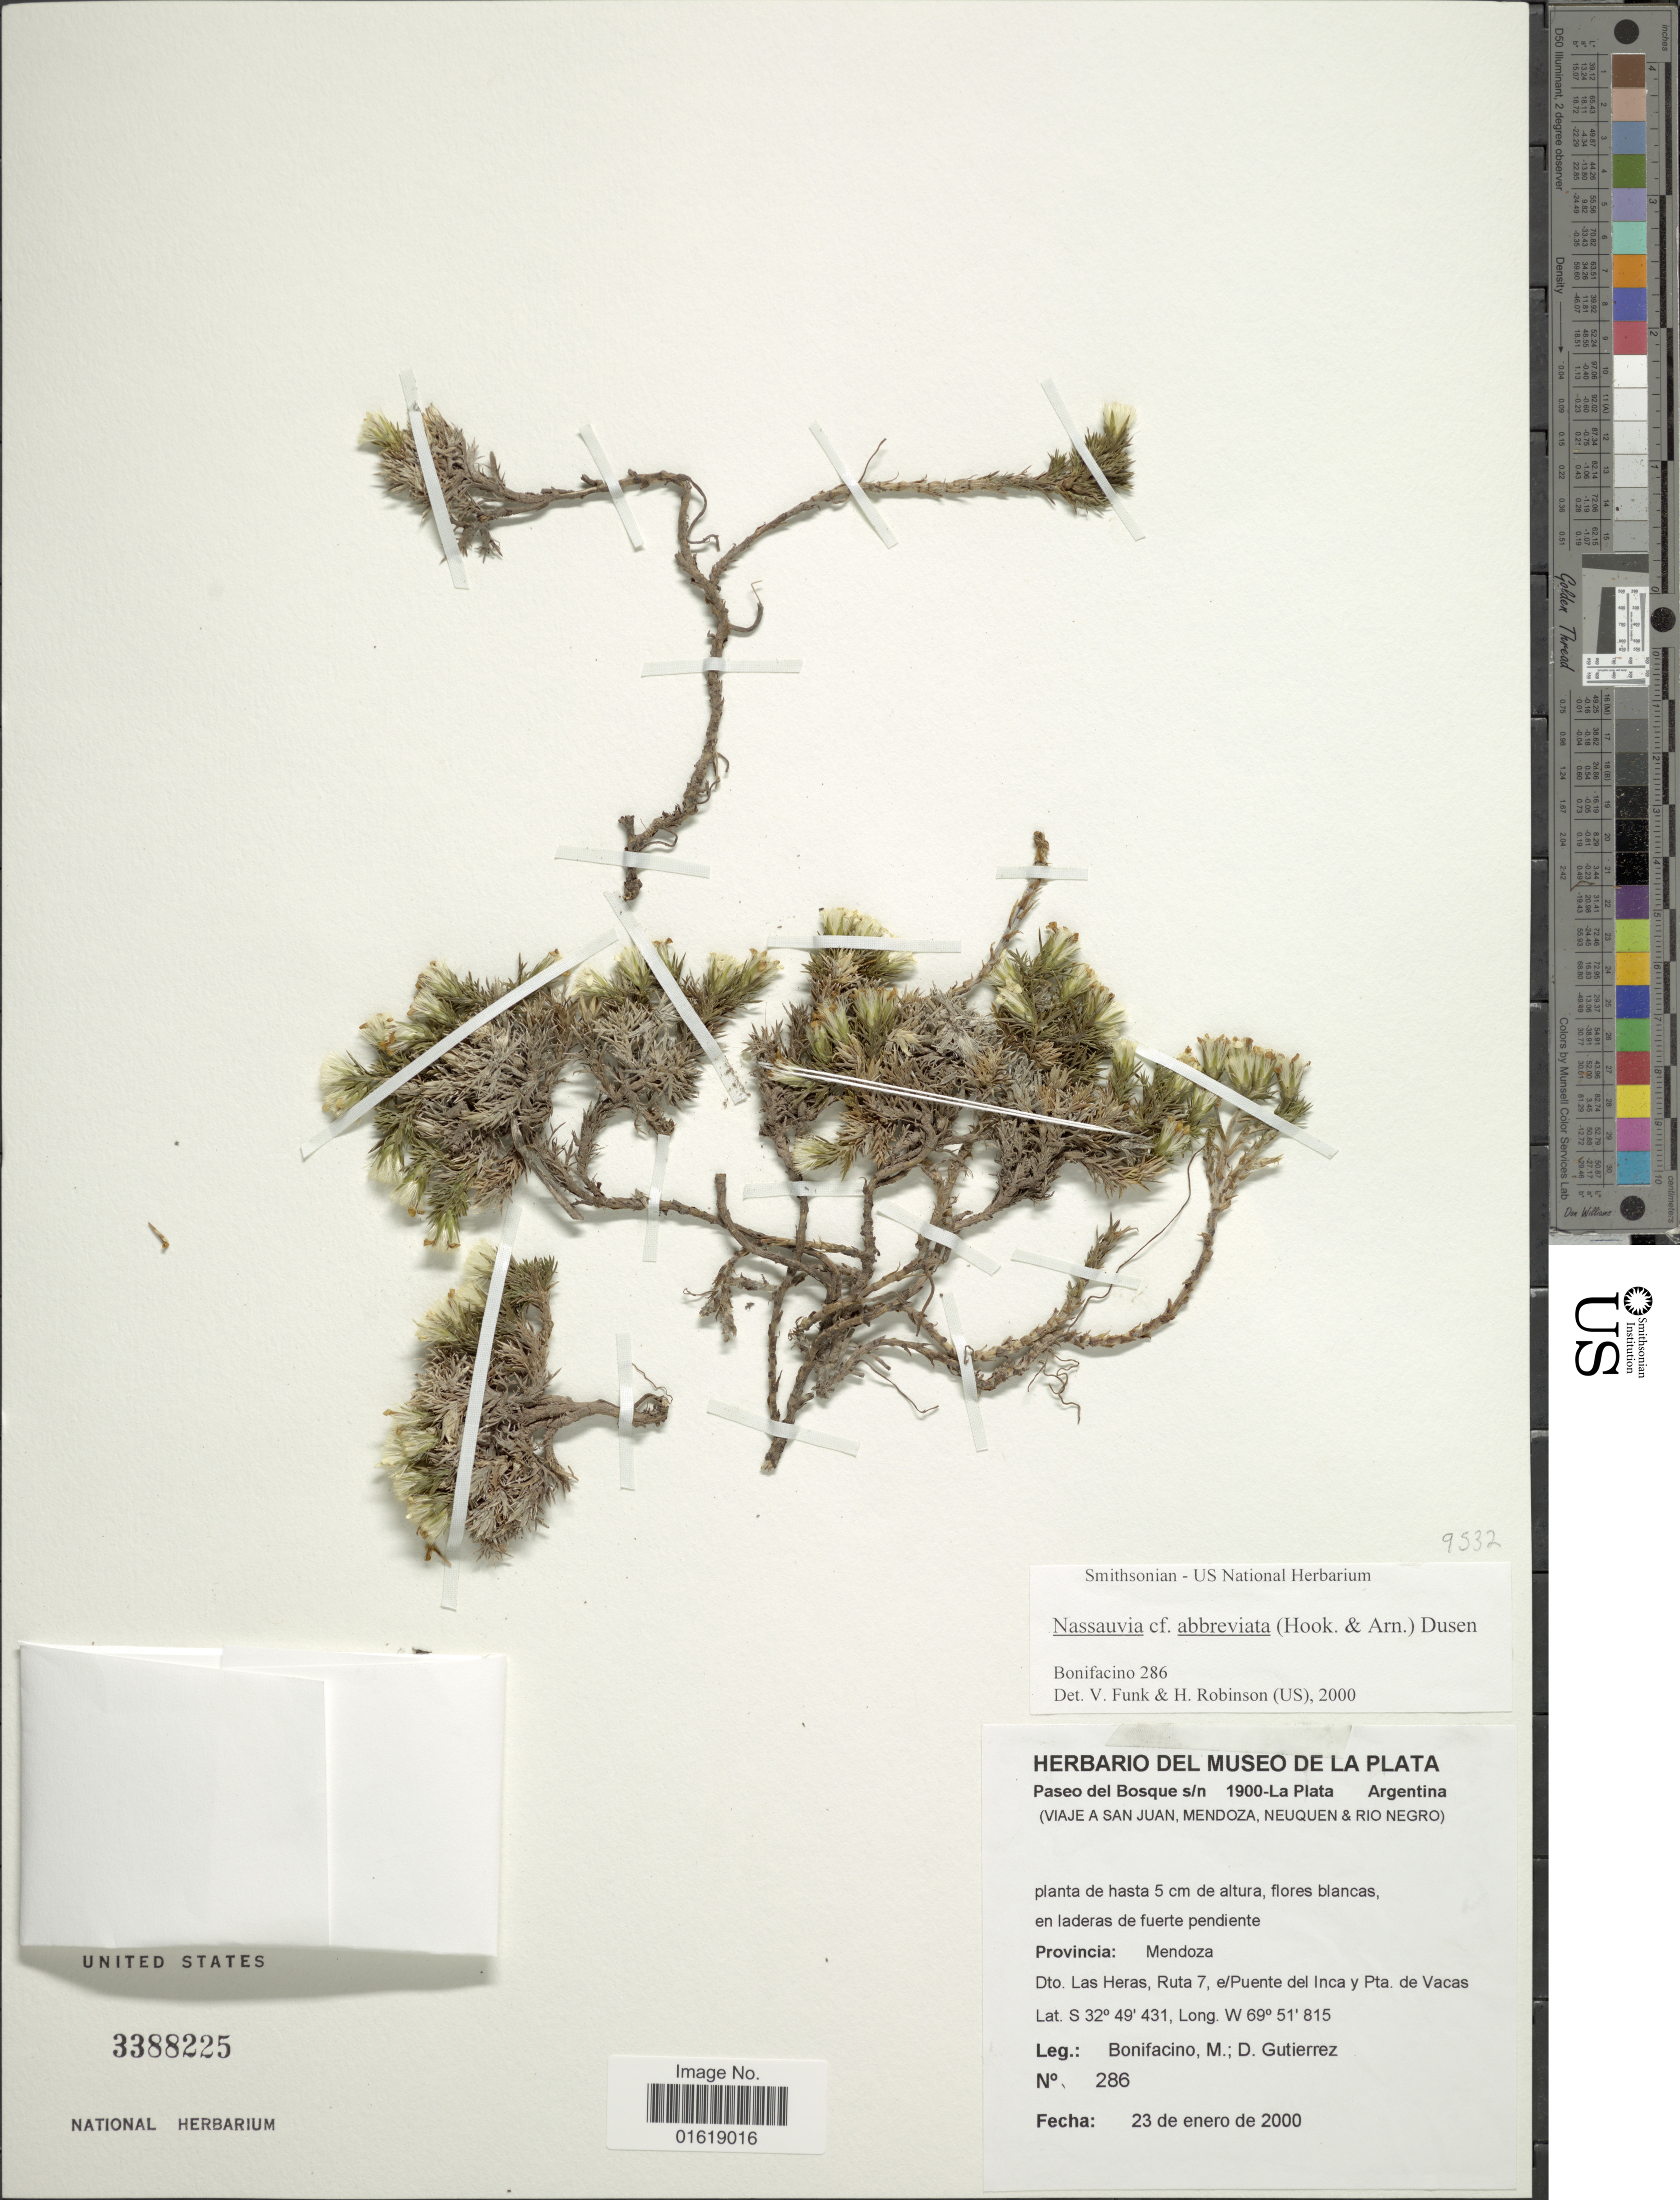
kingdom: Plantae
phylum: Tracheophyta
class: Magnoliopsida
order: Asterales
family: Asteraceae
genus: Nassauvia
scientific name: Nassauvia aculeata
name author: (Less.) Poepp. & Endl.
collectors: M. Bonifacino & D. G. Gutiérrez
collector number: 0286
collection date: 2000-01-23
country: Argentina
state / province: Mendoza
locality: Dto. Las Heras,Ruta 7, e/Puente del Inca y Pta. de Vacas.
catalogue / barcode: US 3388225